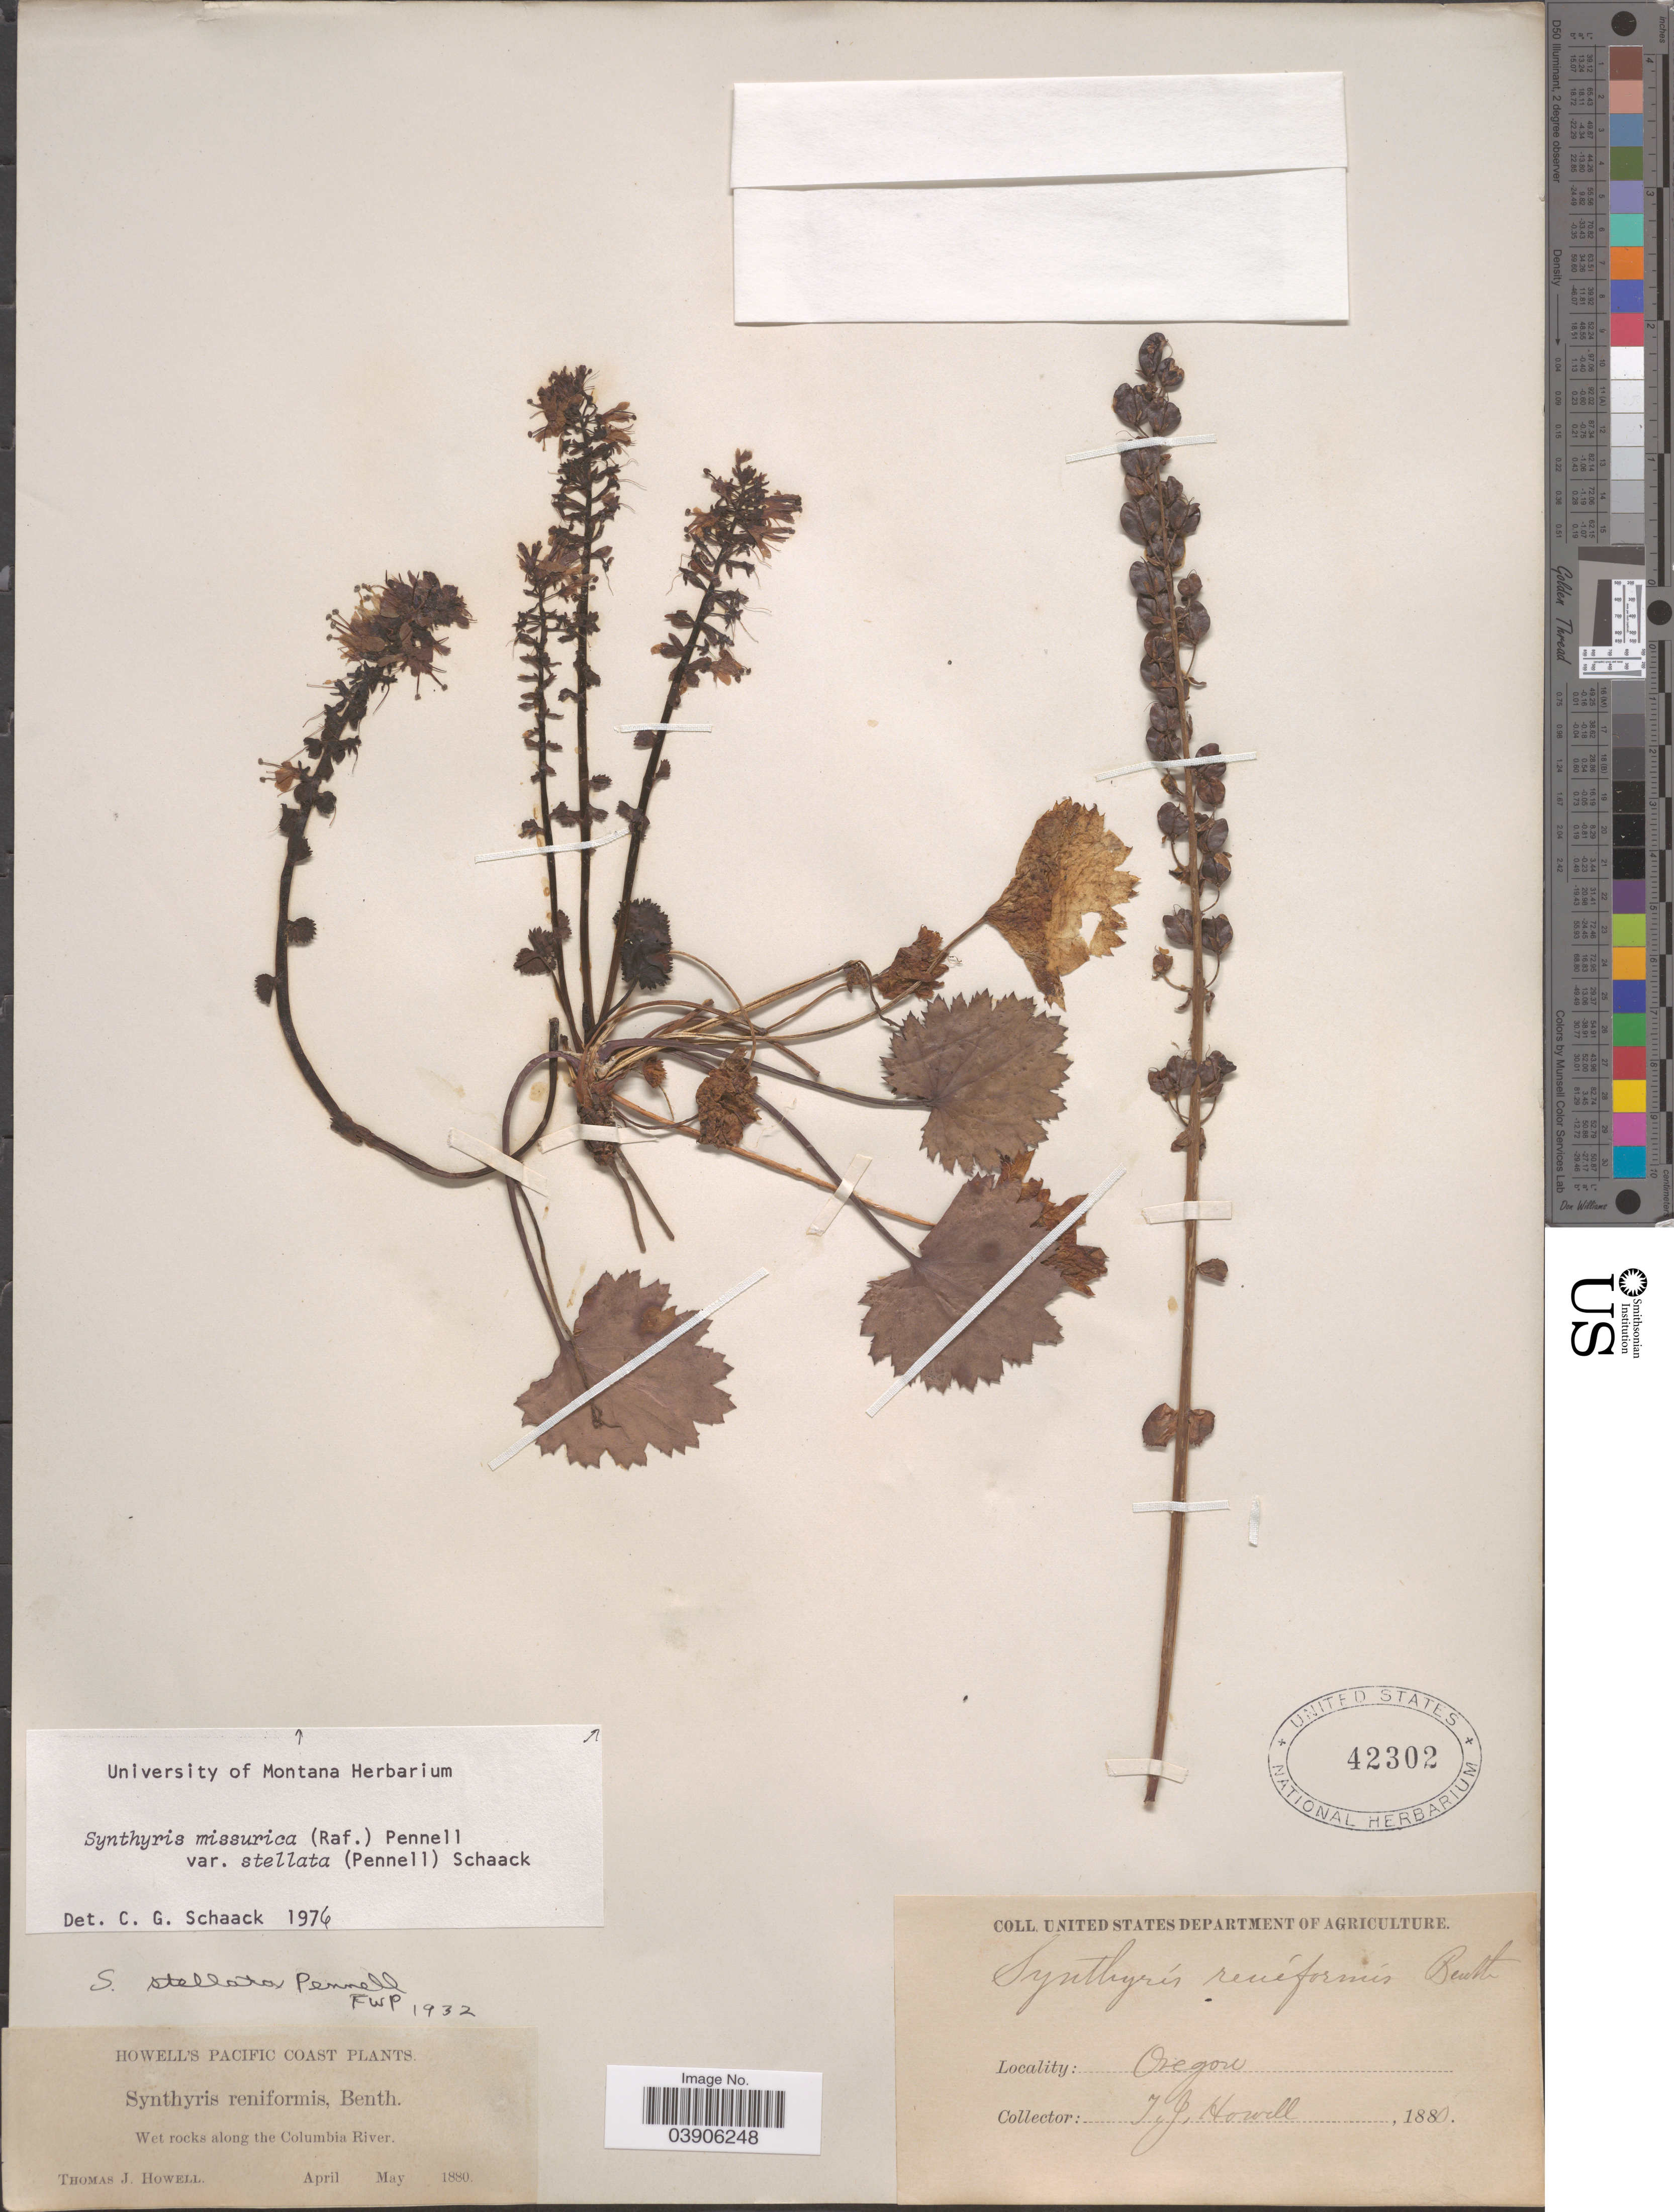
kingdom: Plantae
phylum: Tracheophyta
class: Magnoliopsida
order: Lamiales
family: Plantaginaceae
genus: Synthyris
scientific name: Synthyris missurica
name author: (Raf.) Pennell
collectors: T. J. Howell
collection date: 1880-04/1880-05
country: United States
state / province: Oregon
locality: Pacific Coast. Wet rocks along the Columbia River.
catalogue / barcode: US 42302